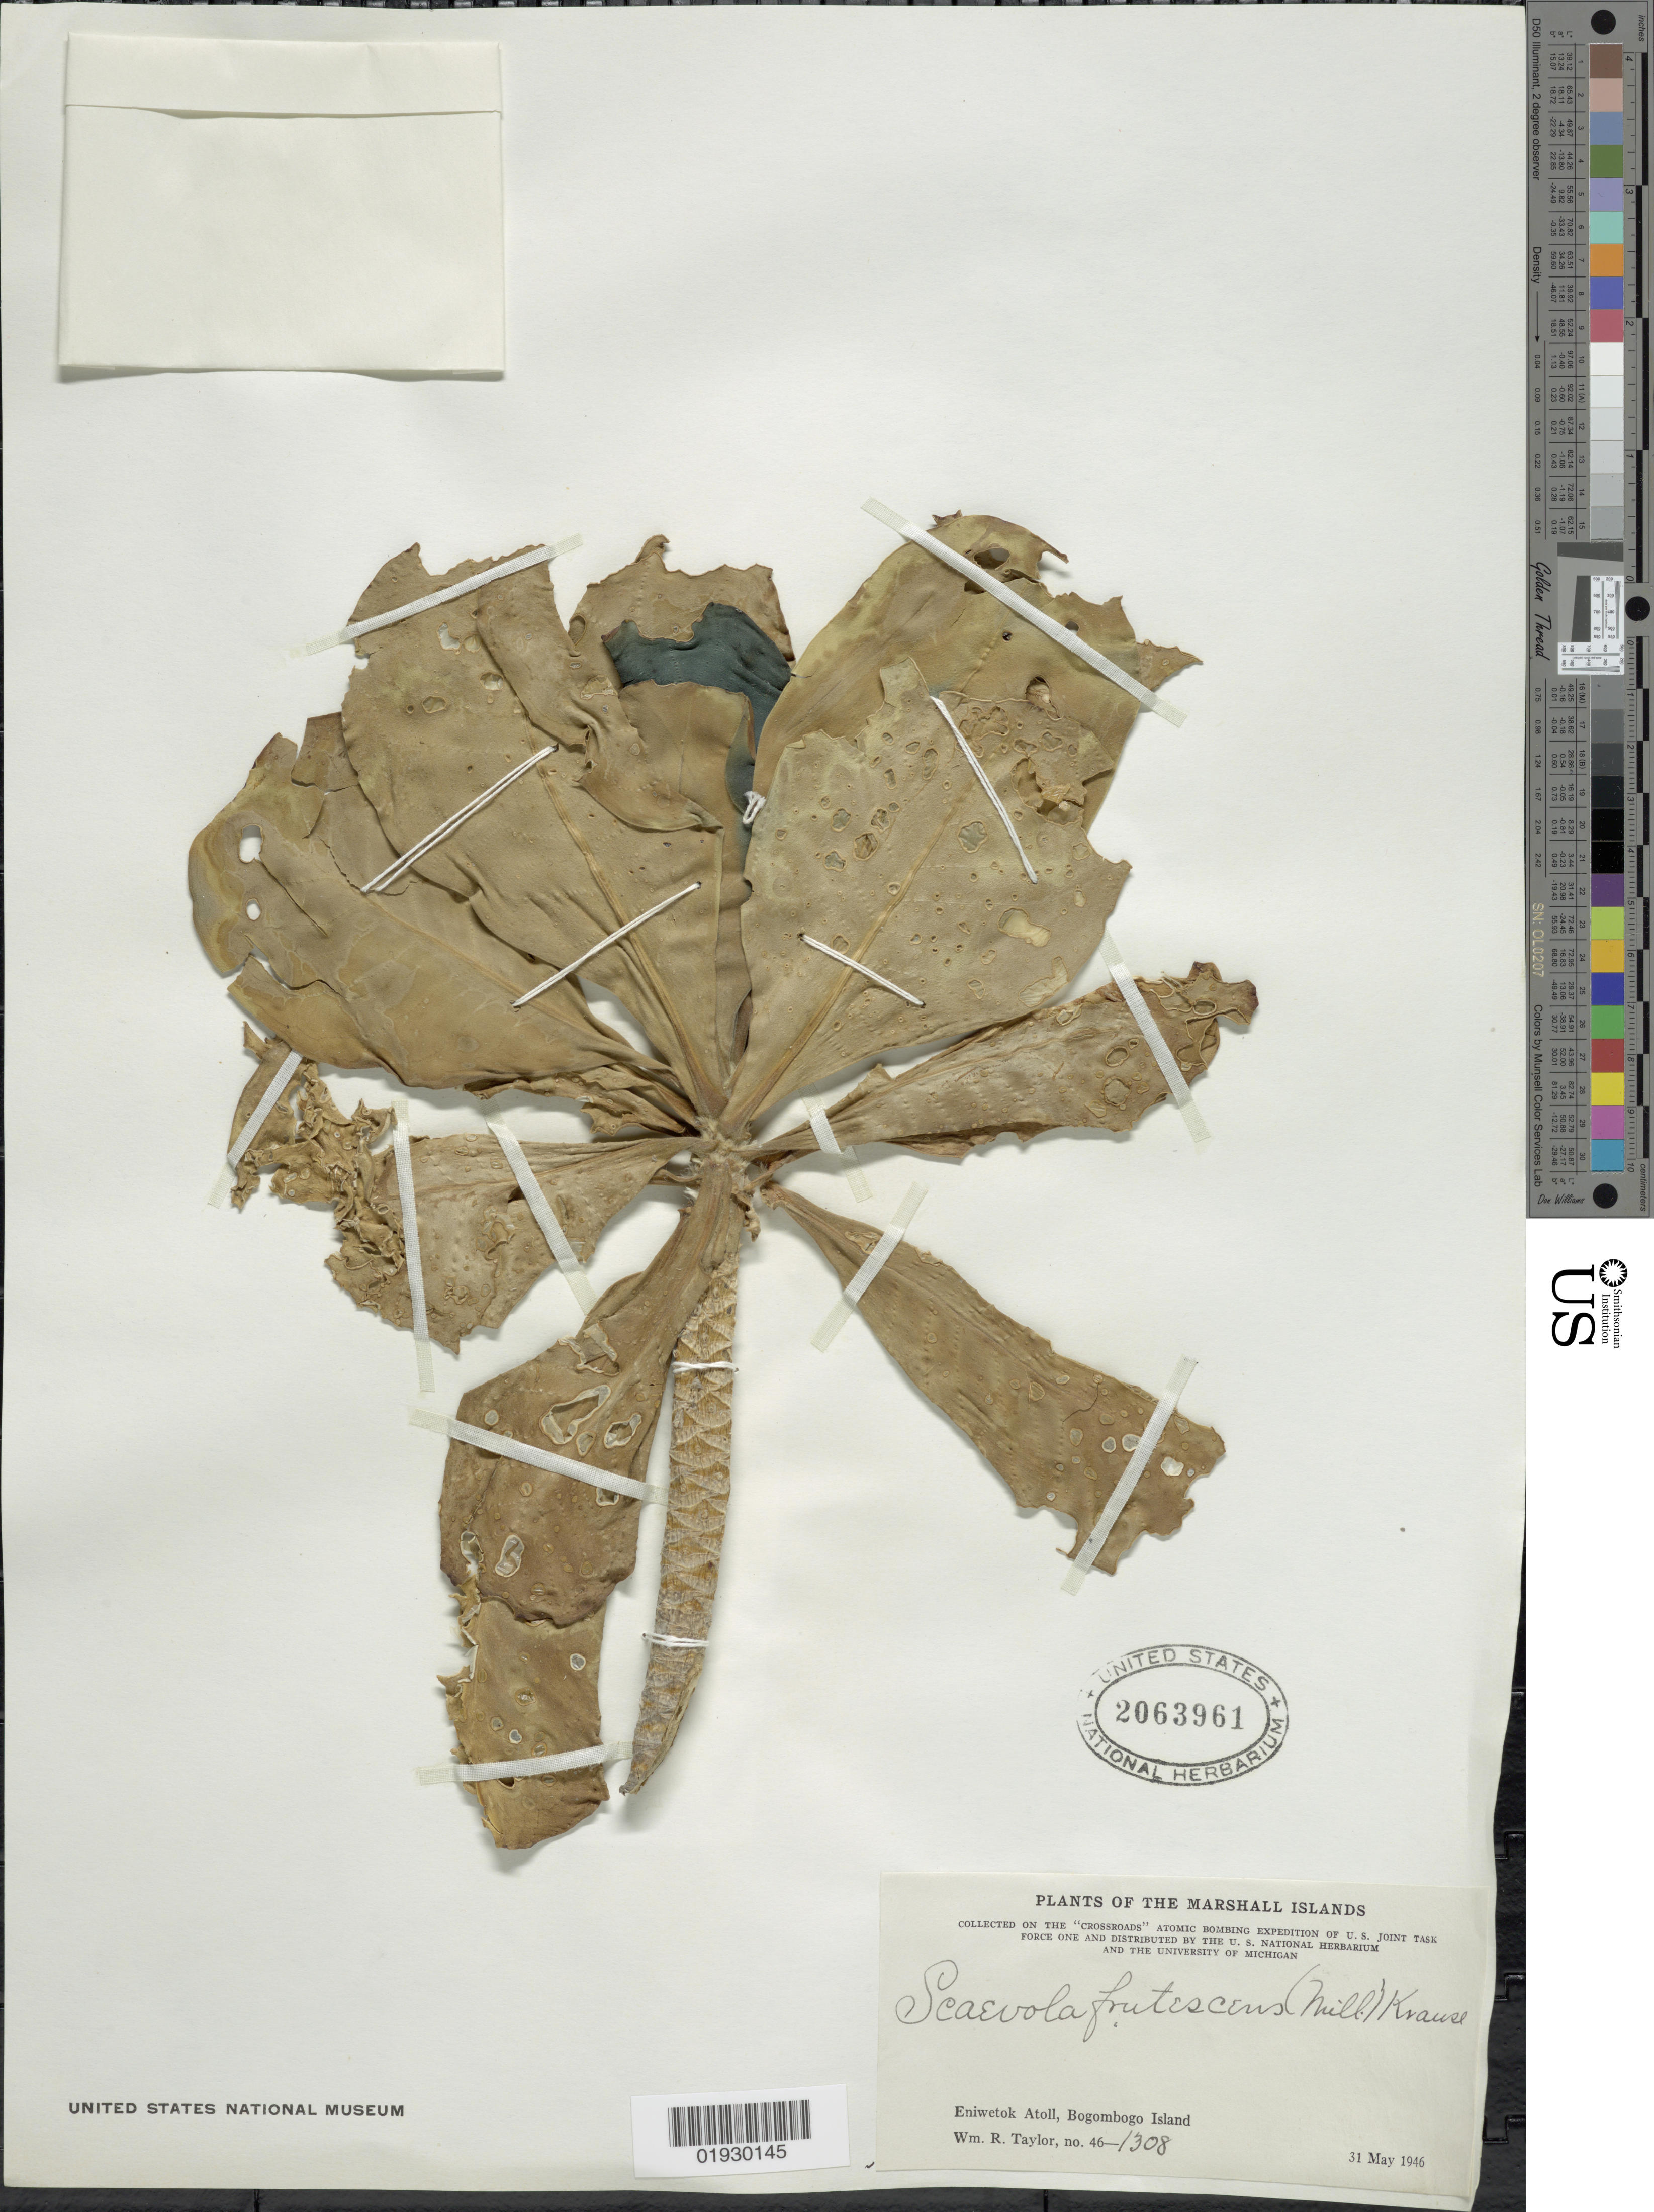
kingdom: Plantae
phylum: Tracheophyta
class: Magnoliopsida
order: Asterales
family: Goodeniaceae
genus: Scaevola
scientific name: Scaevola taccada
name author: (Gaertn.) Roxb.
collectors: W. R. Taylor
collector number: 46-1308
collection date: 1946-05-31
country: Marshall Islands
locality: Eniwetok Atoll, Bogombogo Island.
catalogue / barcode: US 2063961